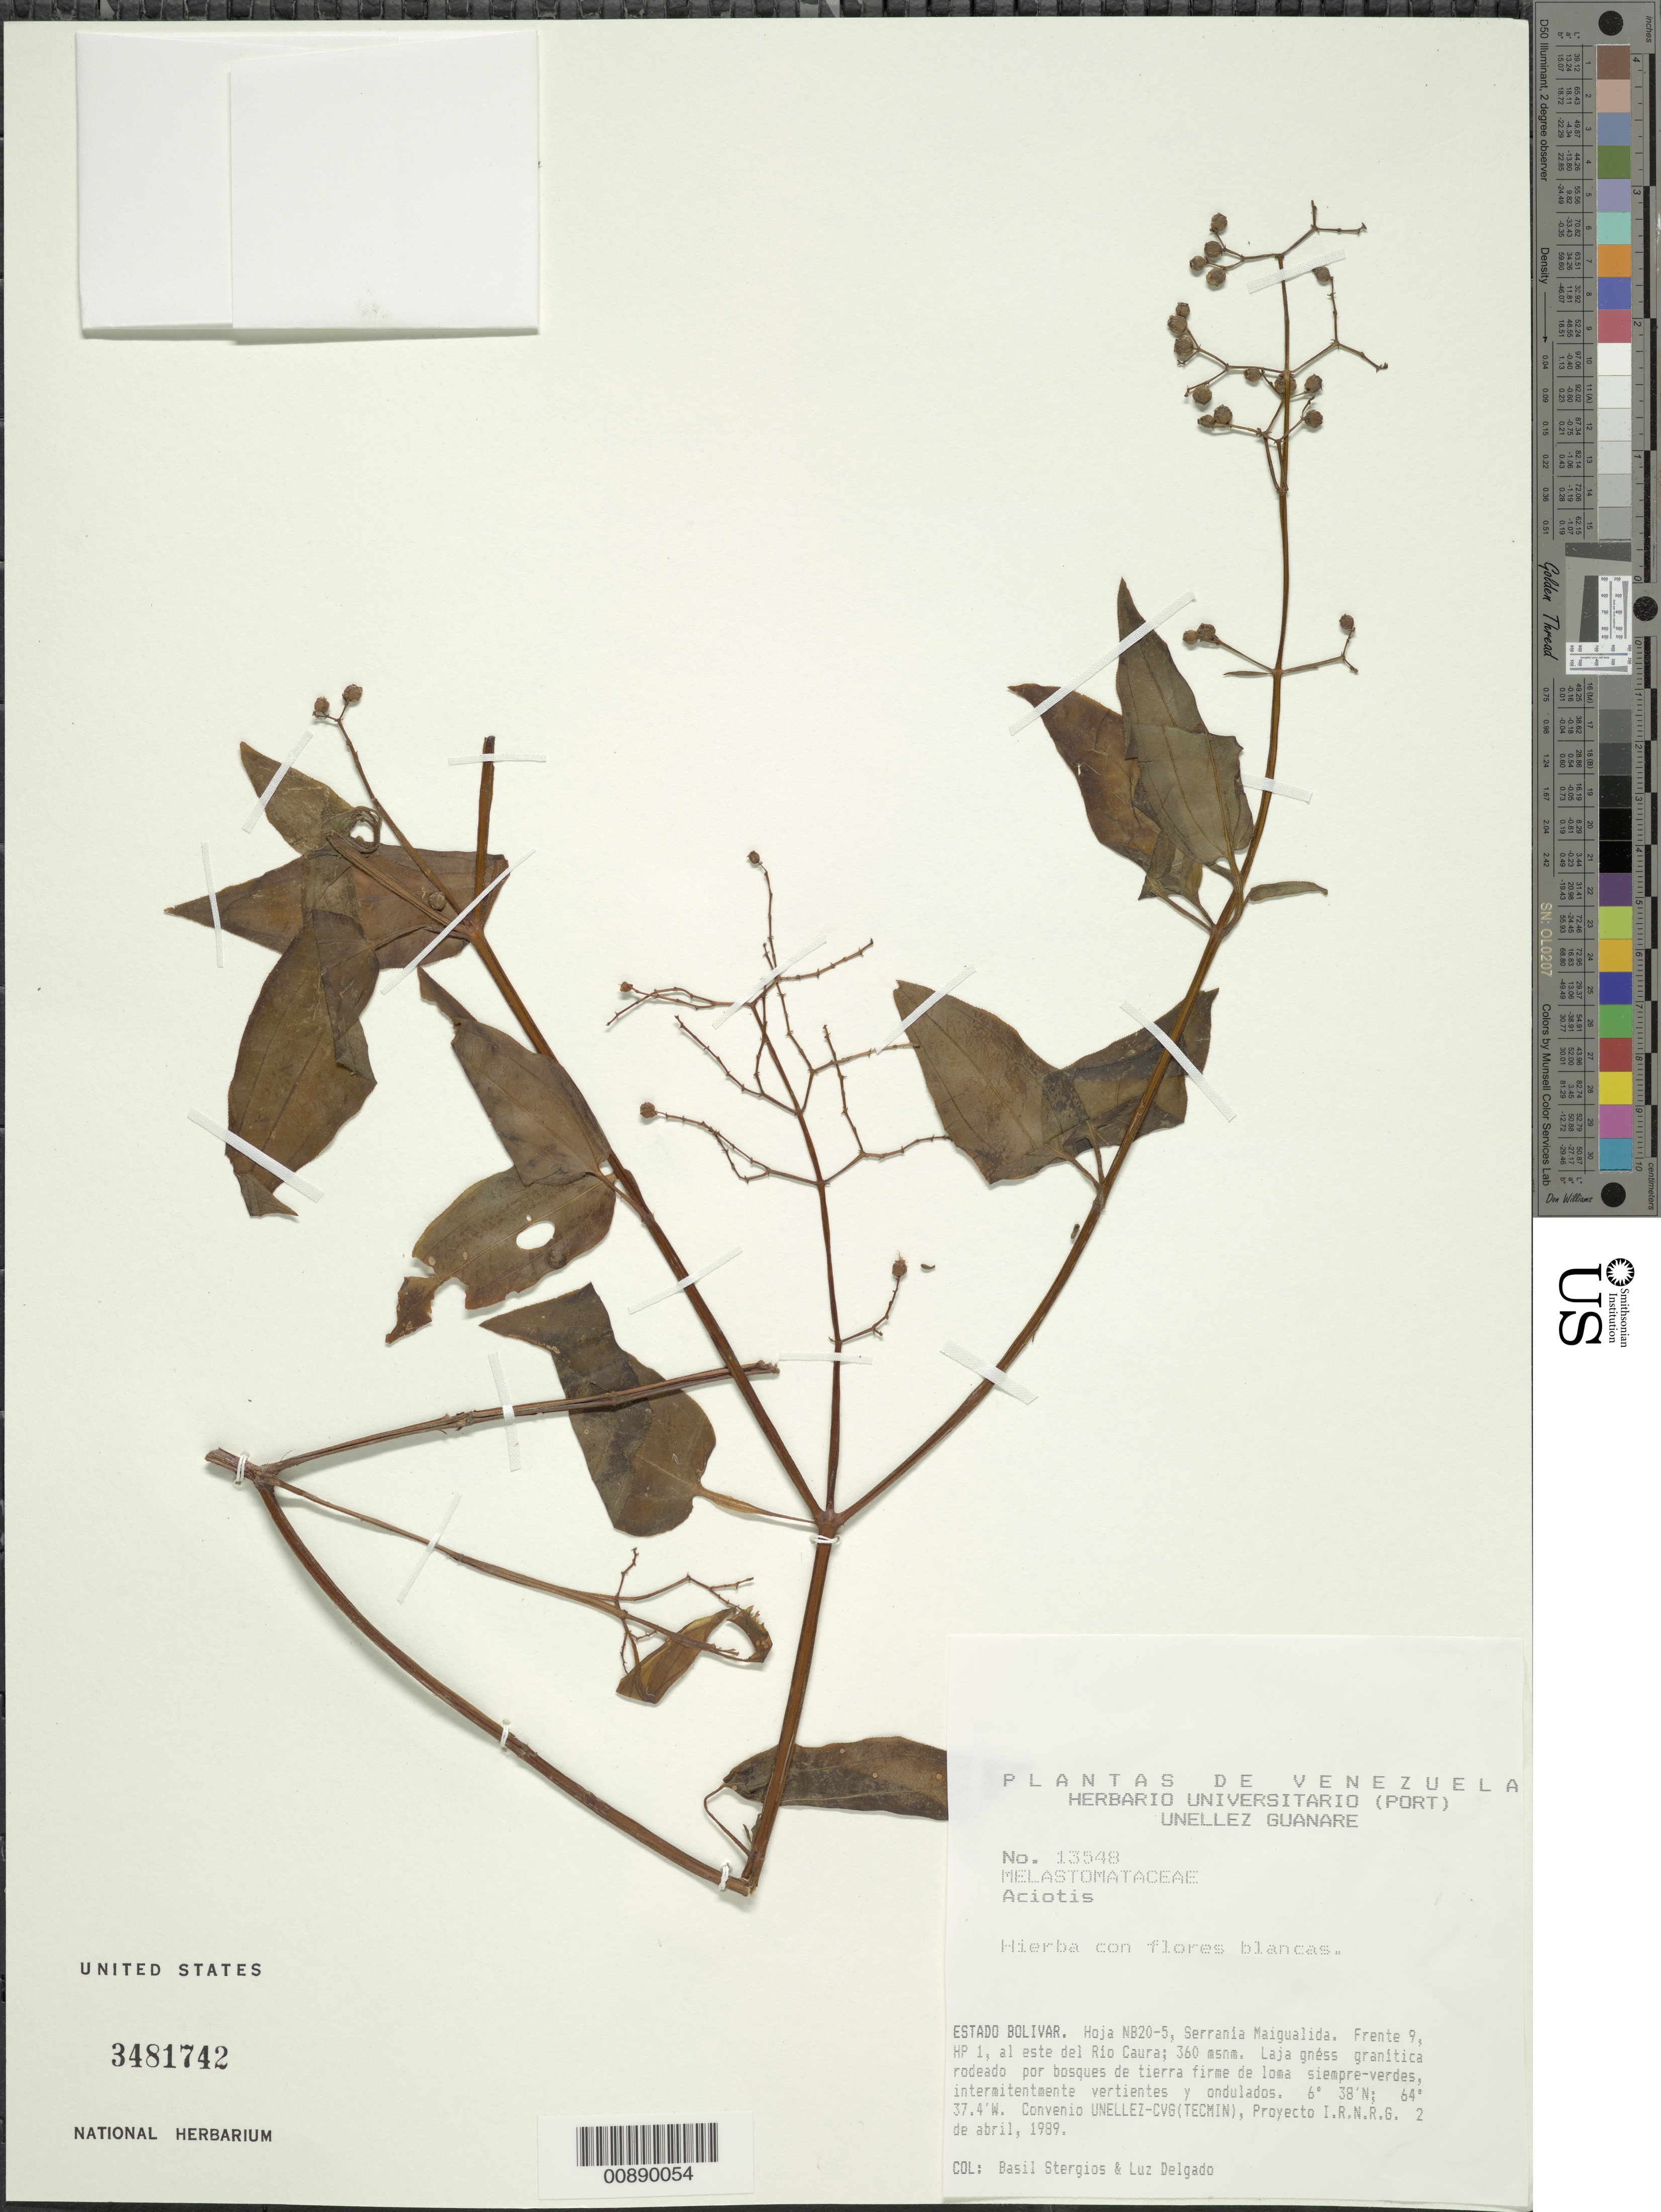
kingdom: Plantae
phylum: Tracheophyta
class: Magnoliopsida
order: Myrtales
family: Melastomataceae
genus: Aciotis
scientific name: Aciotis purpurascens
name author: (Aubl.) Triana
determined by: Nunes da Silva, Diego, (RB), Jardim Botanico do Rio de Janeiro - Herbario (BRAZIL)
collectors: B. G. Stergios & L. Delgado V.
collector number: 13548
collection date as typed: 2-Apr-89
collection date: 1989-04-02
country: Venezuela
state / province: Bolívar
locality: Serrania Maigualida, E del río Caura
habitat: Laja gnéss granítica rodeado por bosques de tierra firme de loma siempre-verdes, intermitentmente vertientes y ondulados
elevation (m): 360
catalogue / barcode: US 3481742